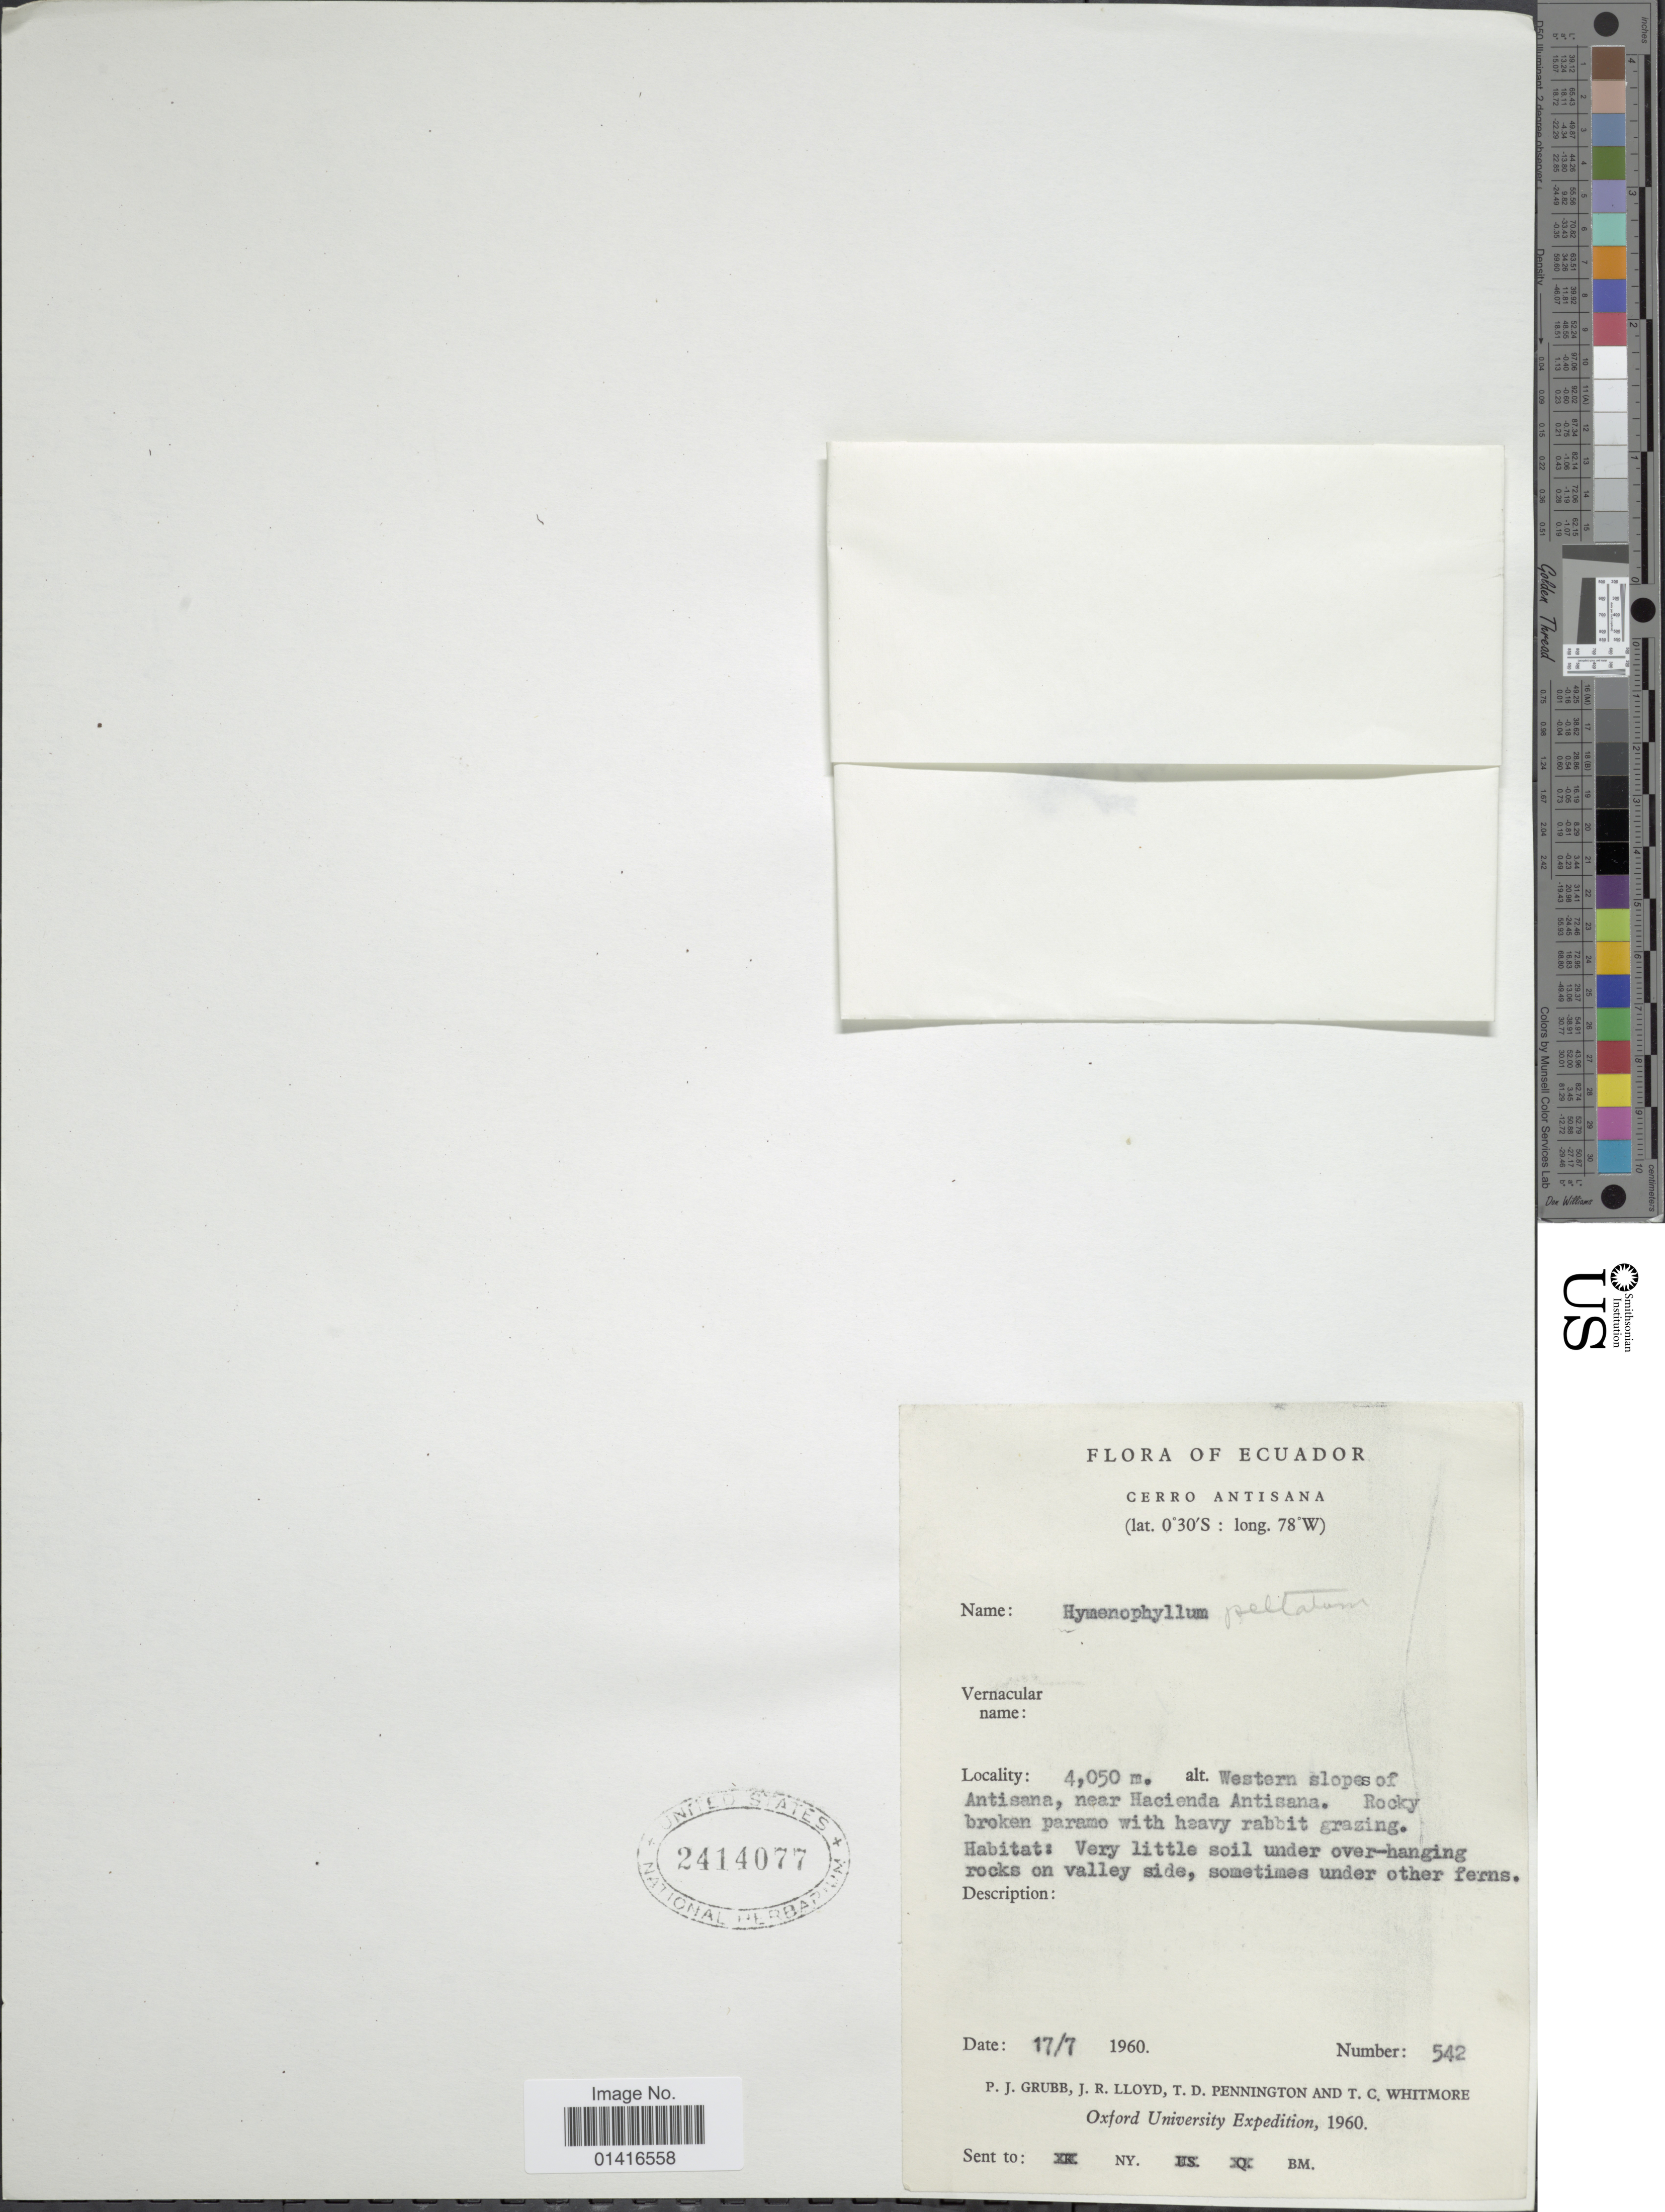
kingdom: Plantae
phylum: Tracheophyta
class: Polypodiopsida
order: Hymenophyllales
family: Hymenophyllaceae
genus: Hymenophyllum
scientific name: Hymenophyllum peltatum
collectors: P. J. Grubb, J. R. Lloyd, T. D. Pennington & T. C. Whitmore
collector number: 542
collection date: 1960-07-17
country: Ecuador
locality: Cerro Antisana. Loaclaity: Western slopes of Antisana , near haciebda Antisana. Rocky broken Paremo with heavy rabbit grazing. Habitat: Very little soil under over-hanging rocks on valley side, sometimes under other ferns.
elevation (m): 4050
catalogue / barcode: US 2414077